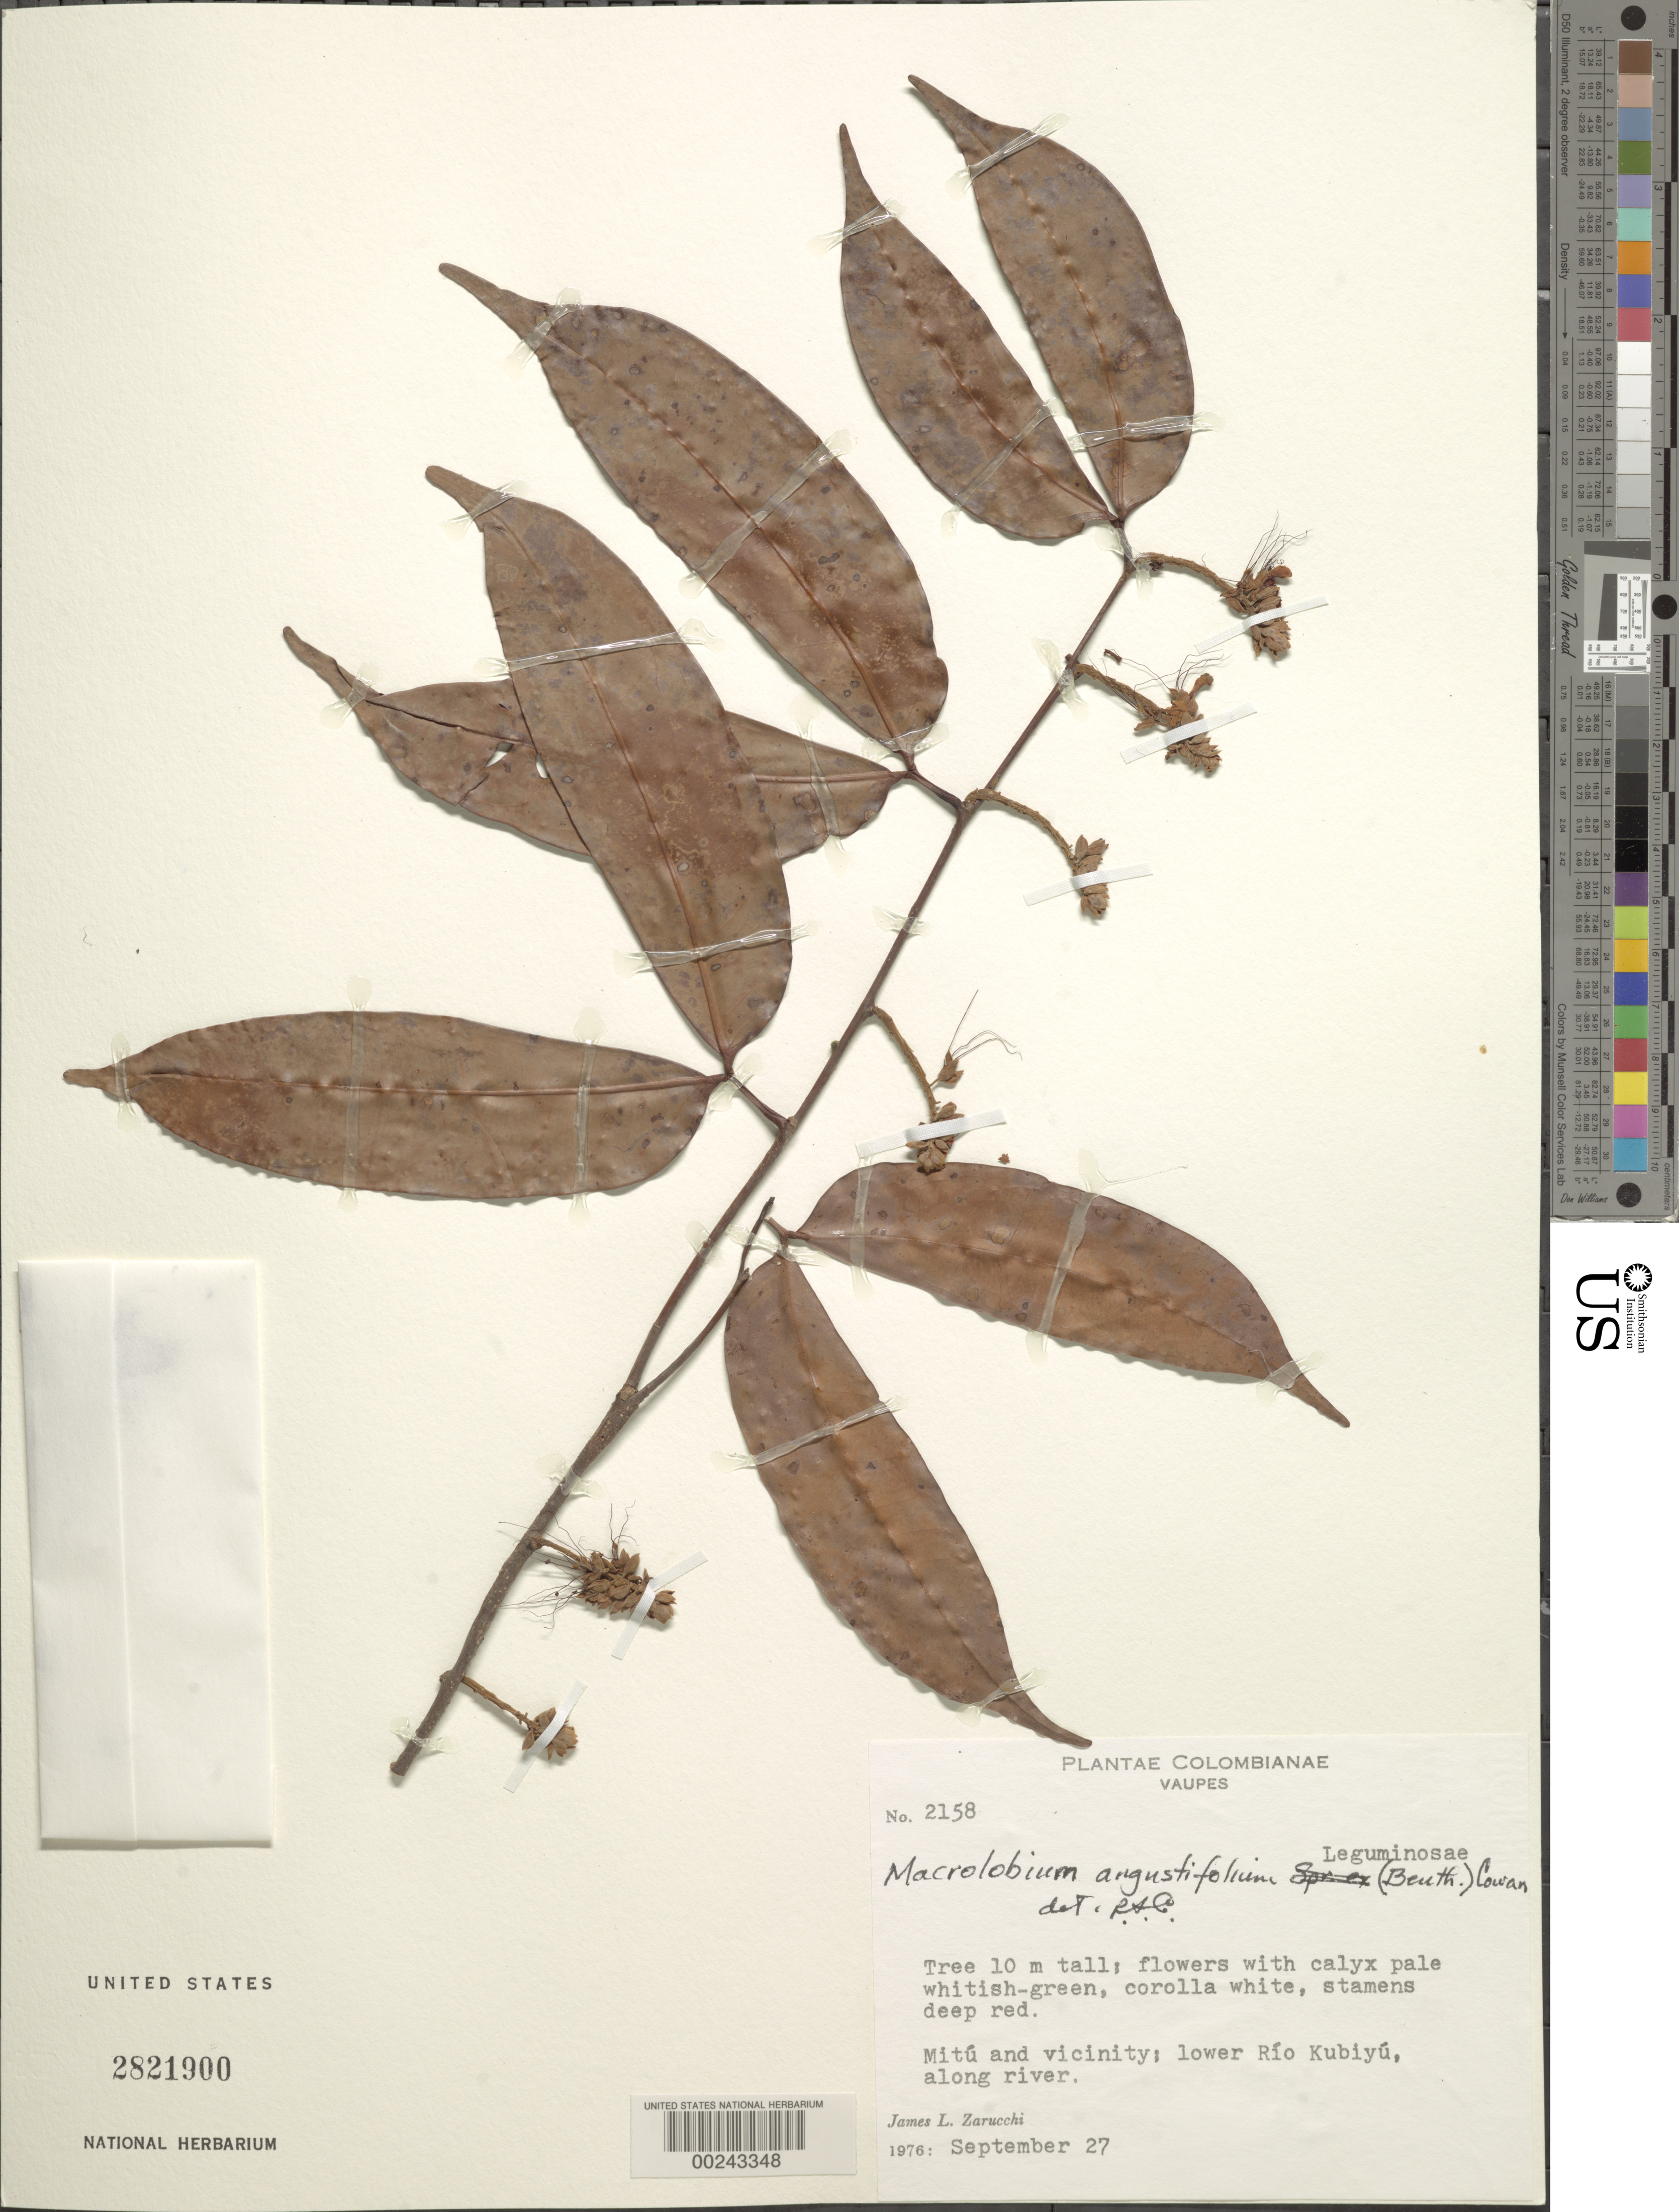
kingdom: Plantae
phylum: Tracheophyta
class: Magnoliopsida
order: Fabales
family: Fabaceae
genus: Macrolobium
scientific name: Macrolobium angustifolium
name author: (Benth.) R.S. Cowan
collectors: J. L. Zarucchi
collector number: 2158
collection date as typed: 27 Sep 1979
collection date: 1979-09-27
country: Colombia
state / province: Vaupés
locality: Mitu and vicinity; lower Rio Kubiyu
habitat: Along river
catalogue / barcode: US 2821900